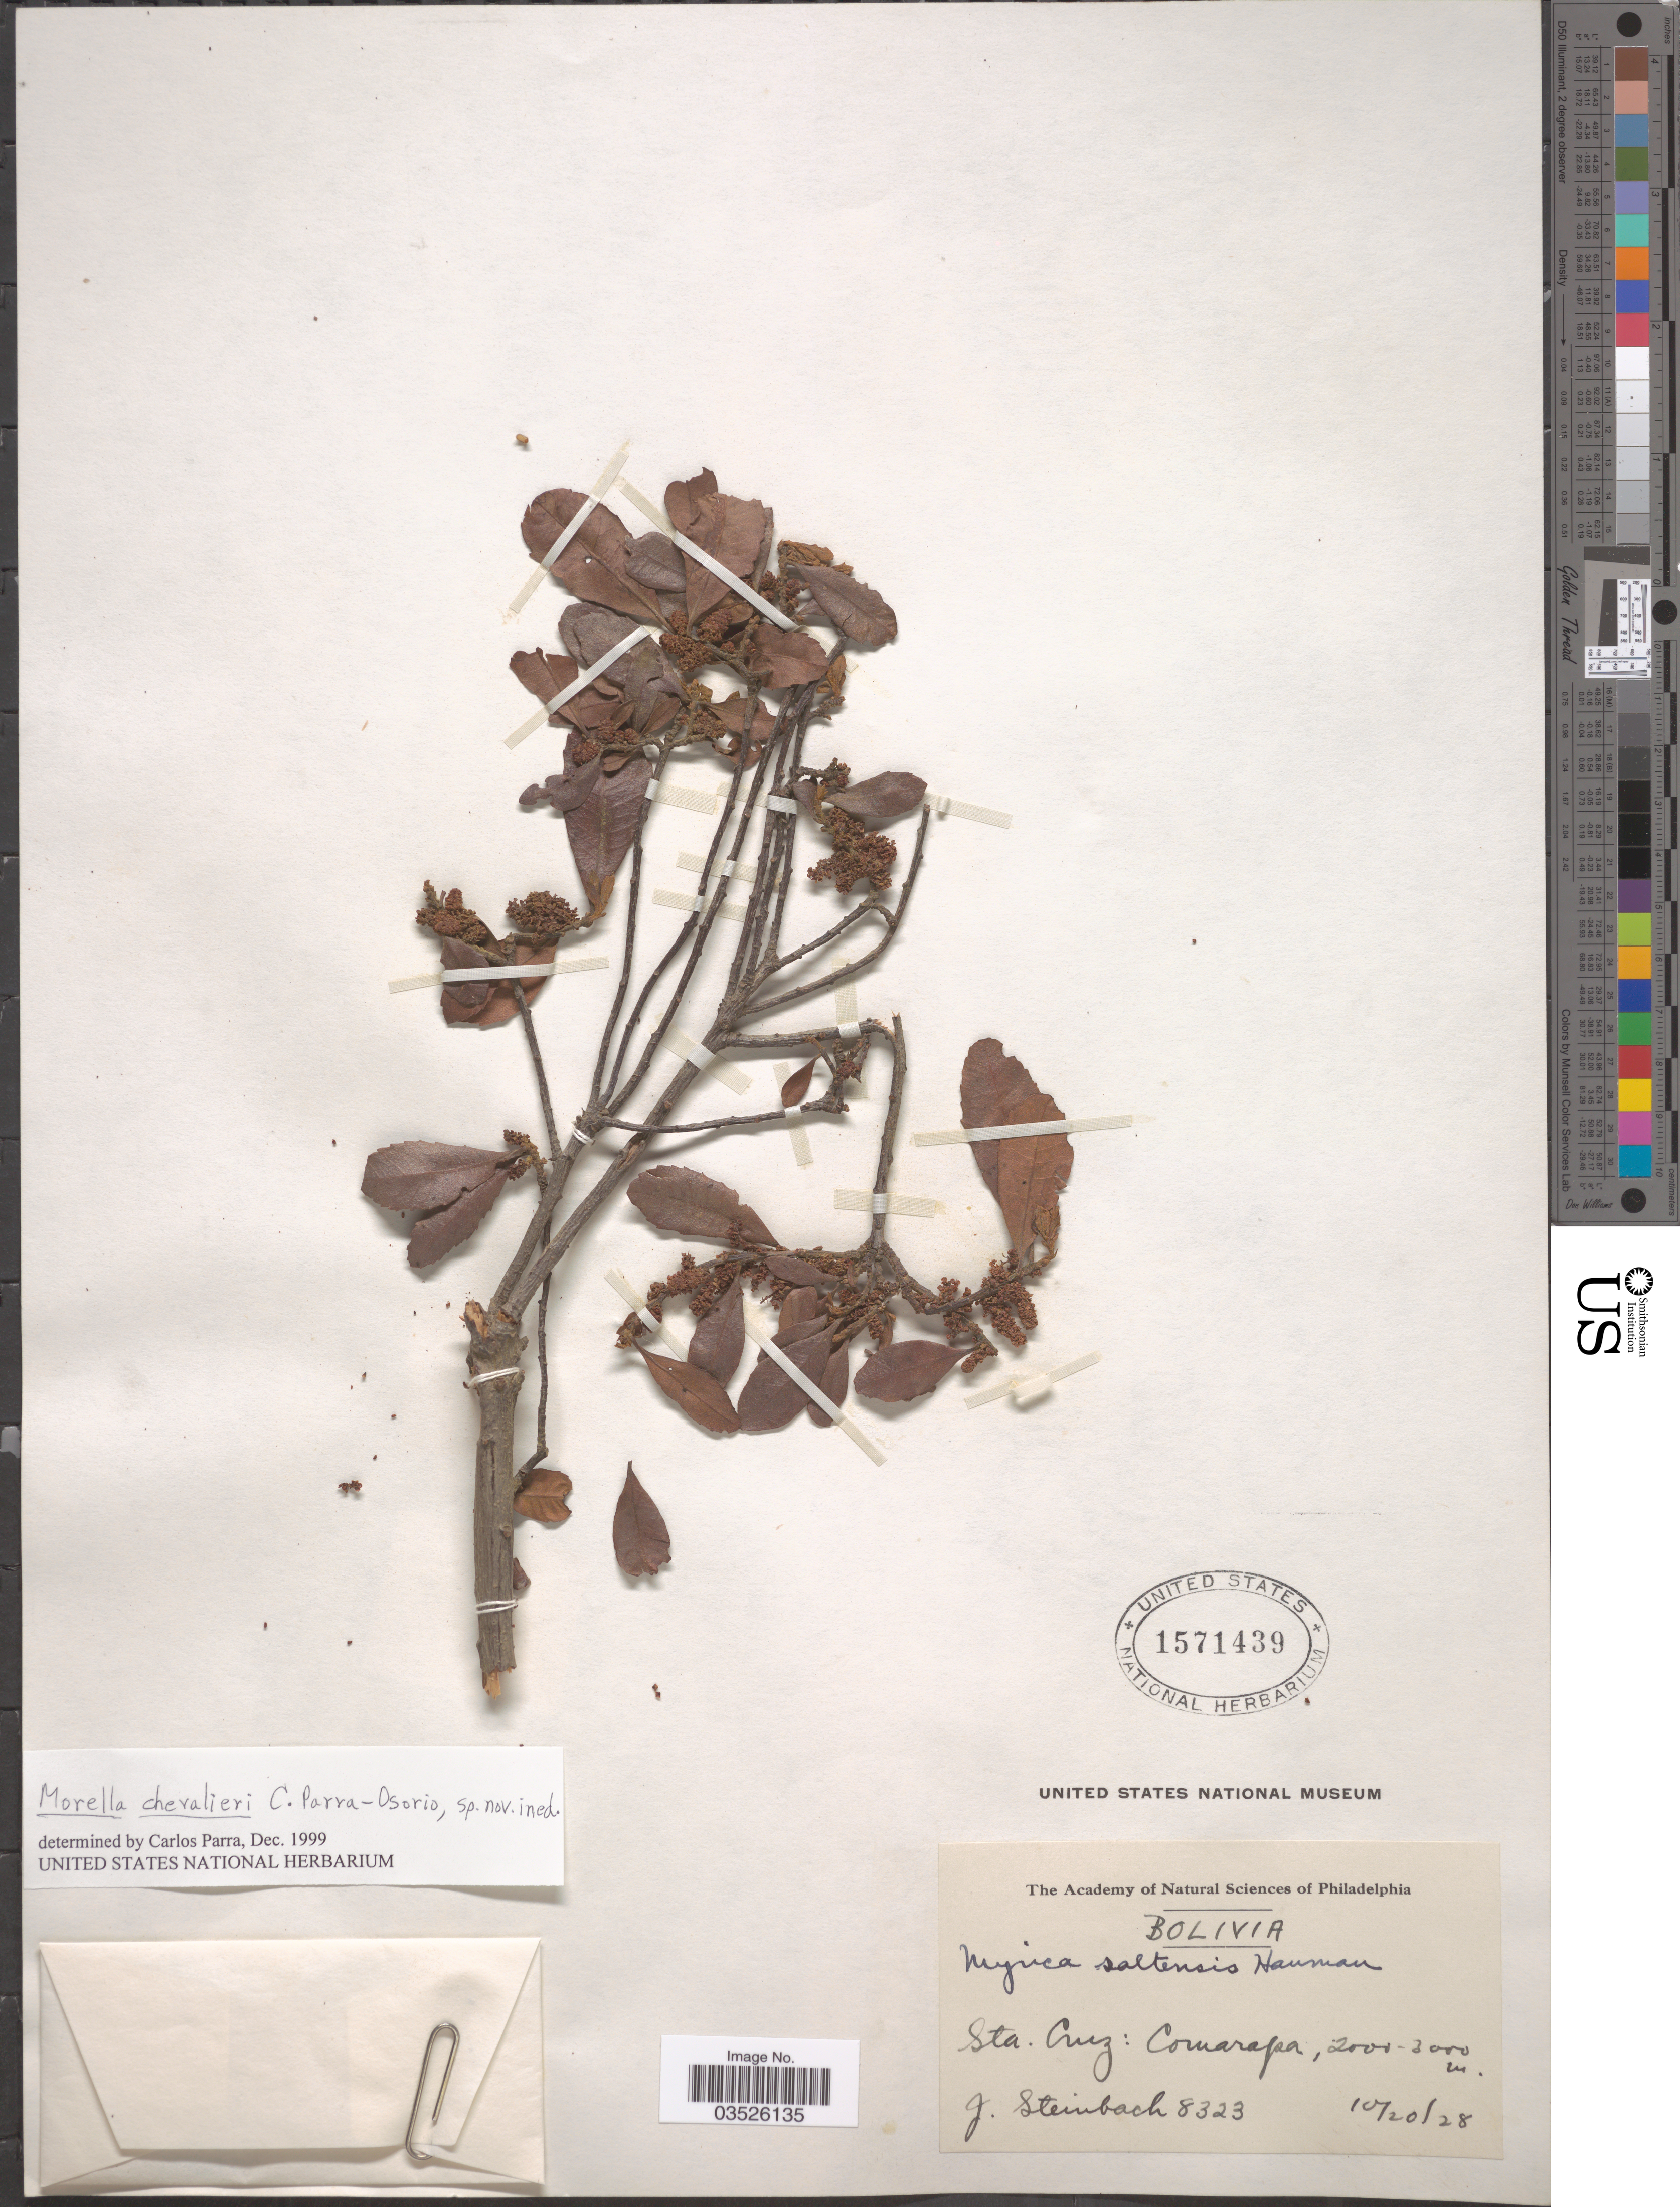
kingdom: Plantae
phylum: Tracheophyta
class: Magnoliopsida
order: Fagales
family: Myricaceae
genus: Morella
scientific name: Morella chevalieri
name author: Parra-Os.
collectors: J. Steinbach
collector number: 8323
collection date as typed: Transcribed d/m/y: 20/10/28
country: Bolivia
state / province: Santa Cruz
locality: Comarapa.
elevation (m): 2000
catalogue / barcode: US 1571439